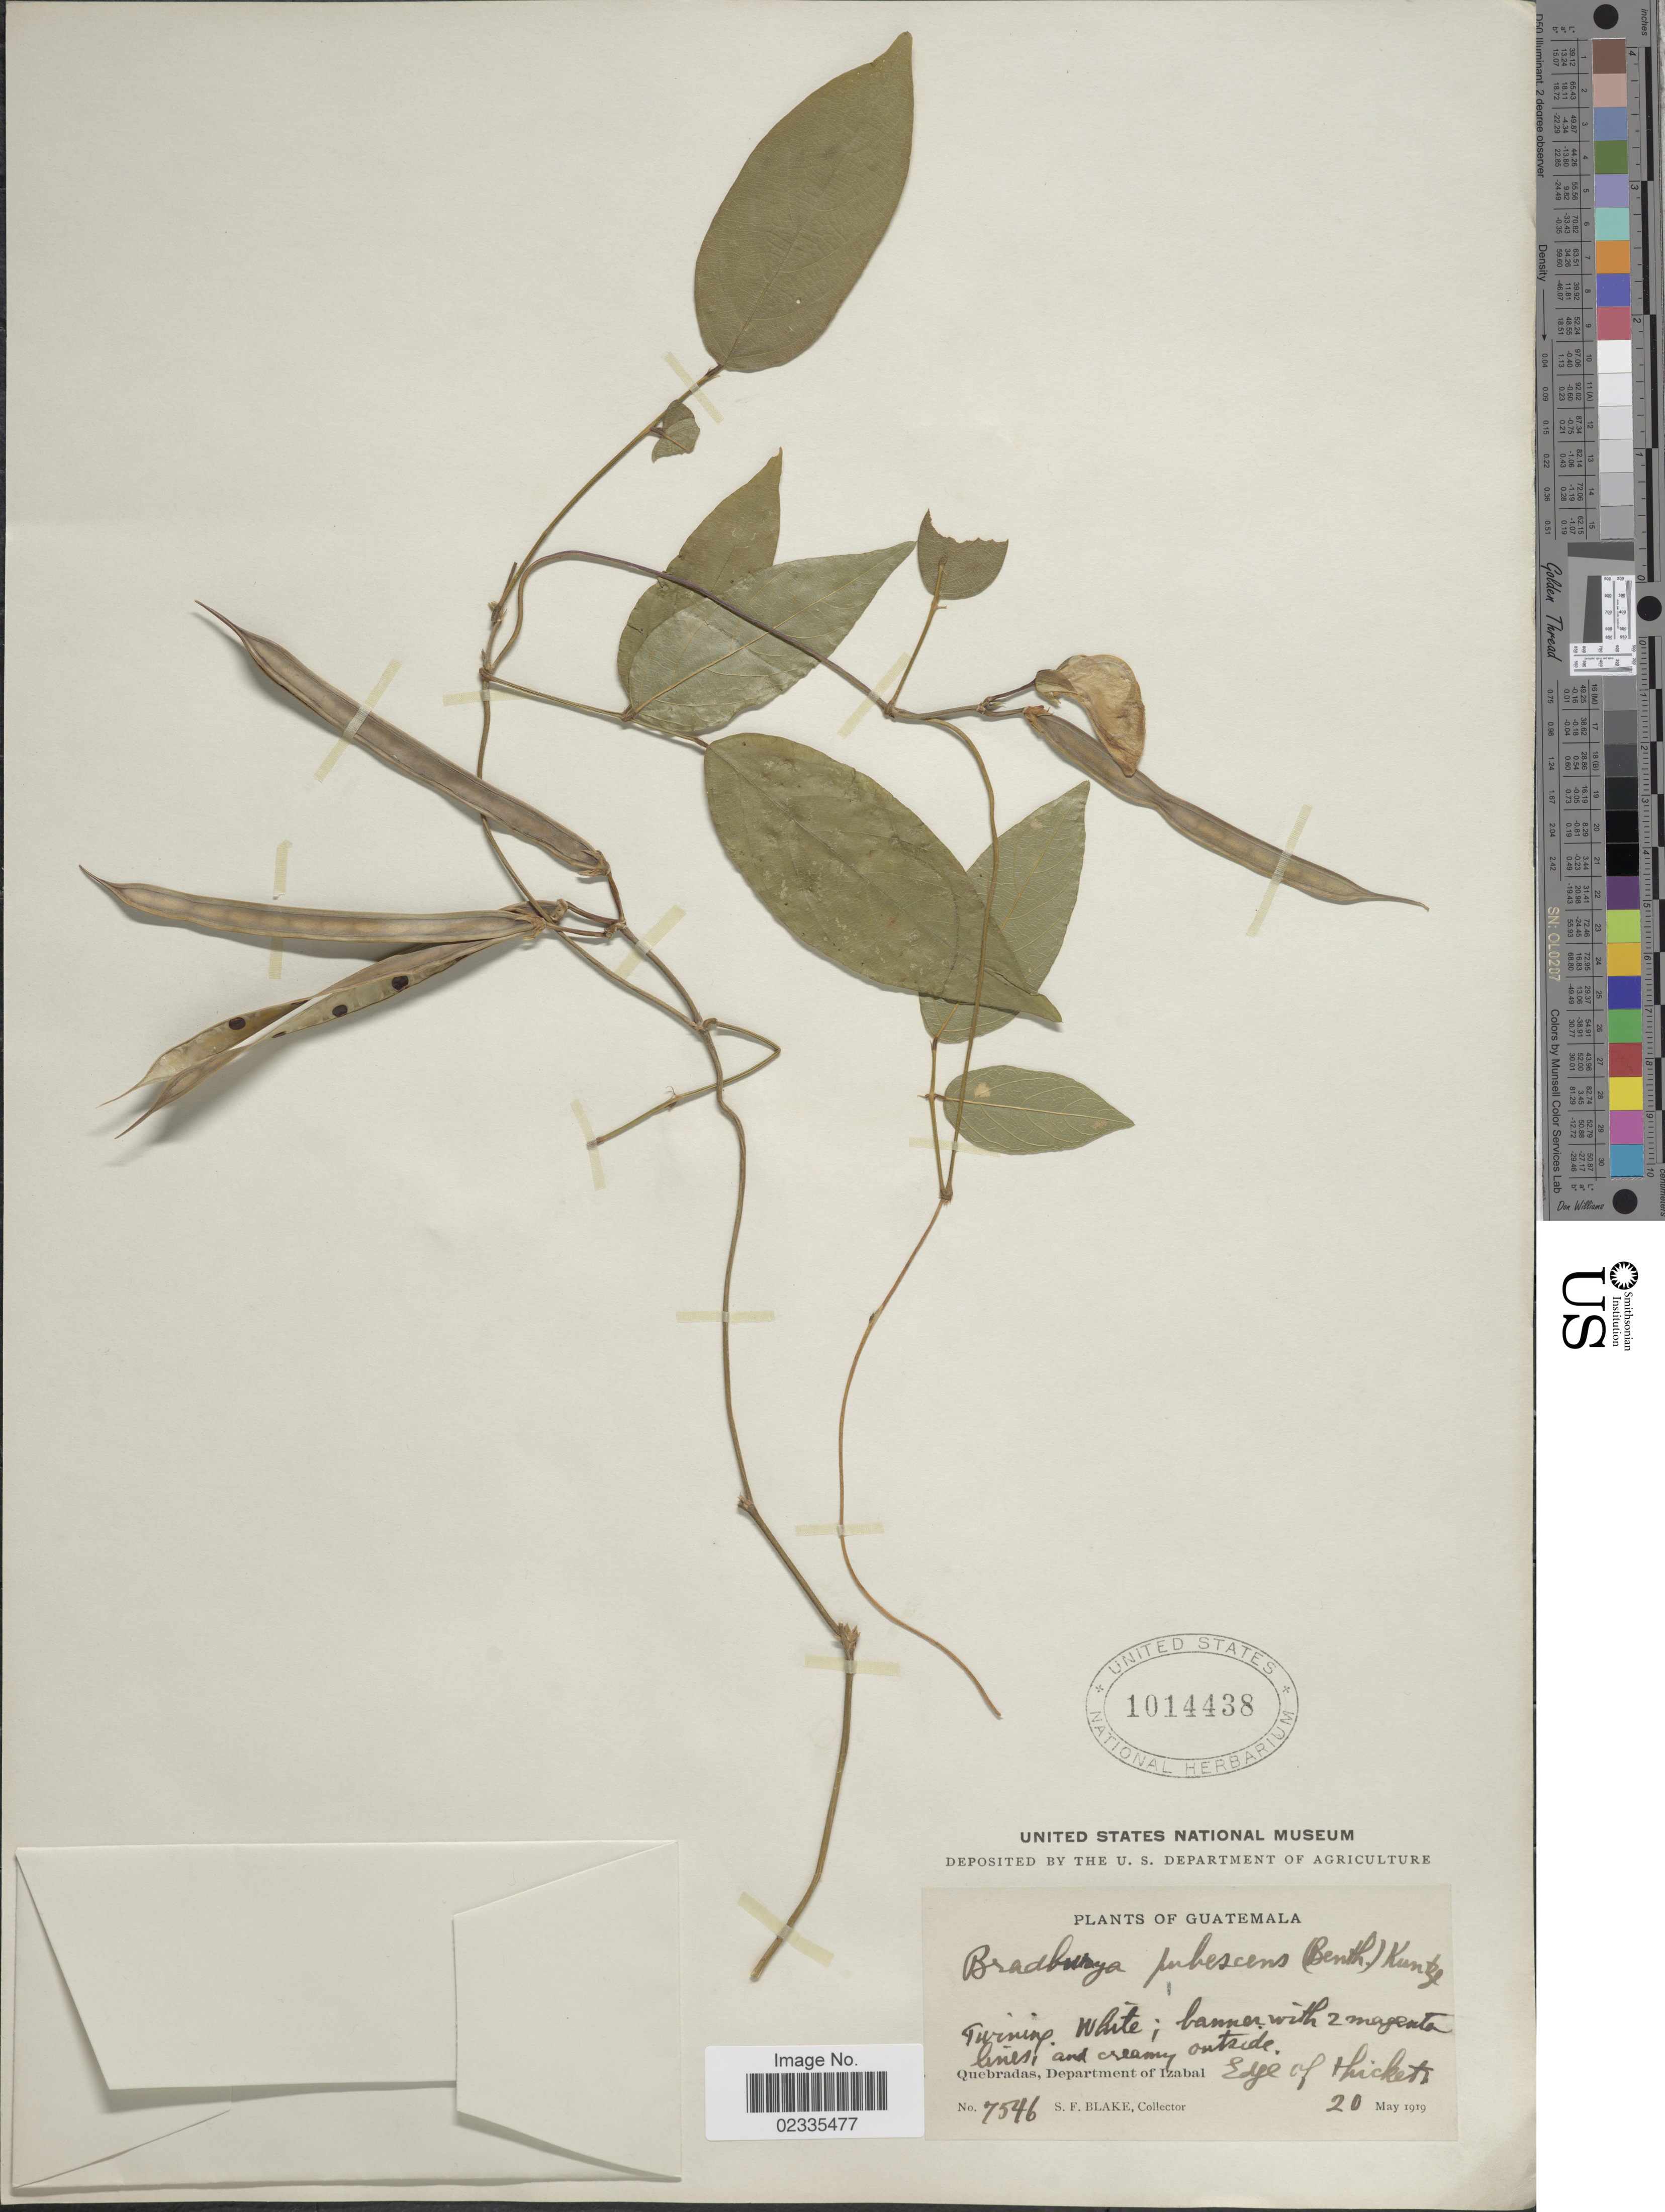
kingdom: Plantae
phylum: Tracheophyta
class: Magnoliopsida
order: Fabales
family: Fabaceae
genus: Centrosema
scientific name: Centrosema pubescens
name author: Benth.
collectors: S. Blake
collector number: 7546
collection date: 1919-05-20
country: Guatemala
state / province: Izabal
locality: Quebradas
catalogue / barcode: US 1014438